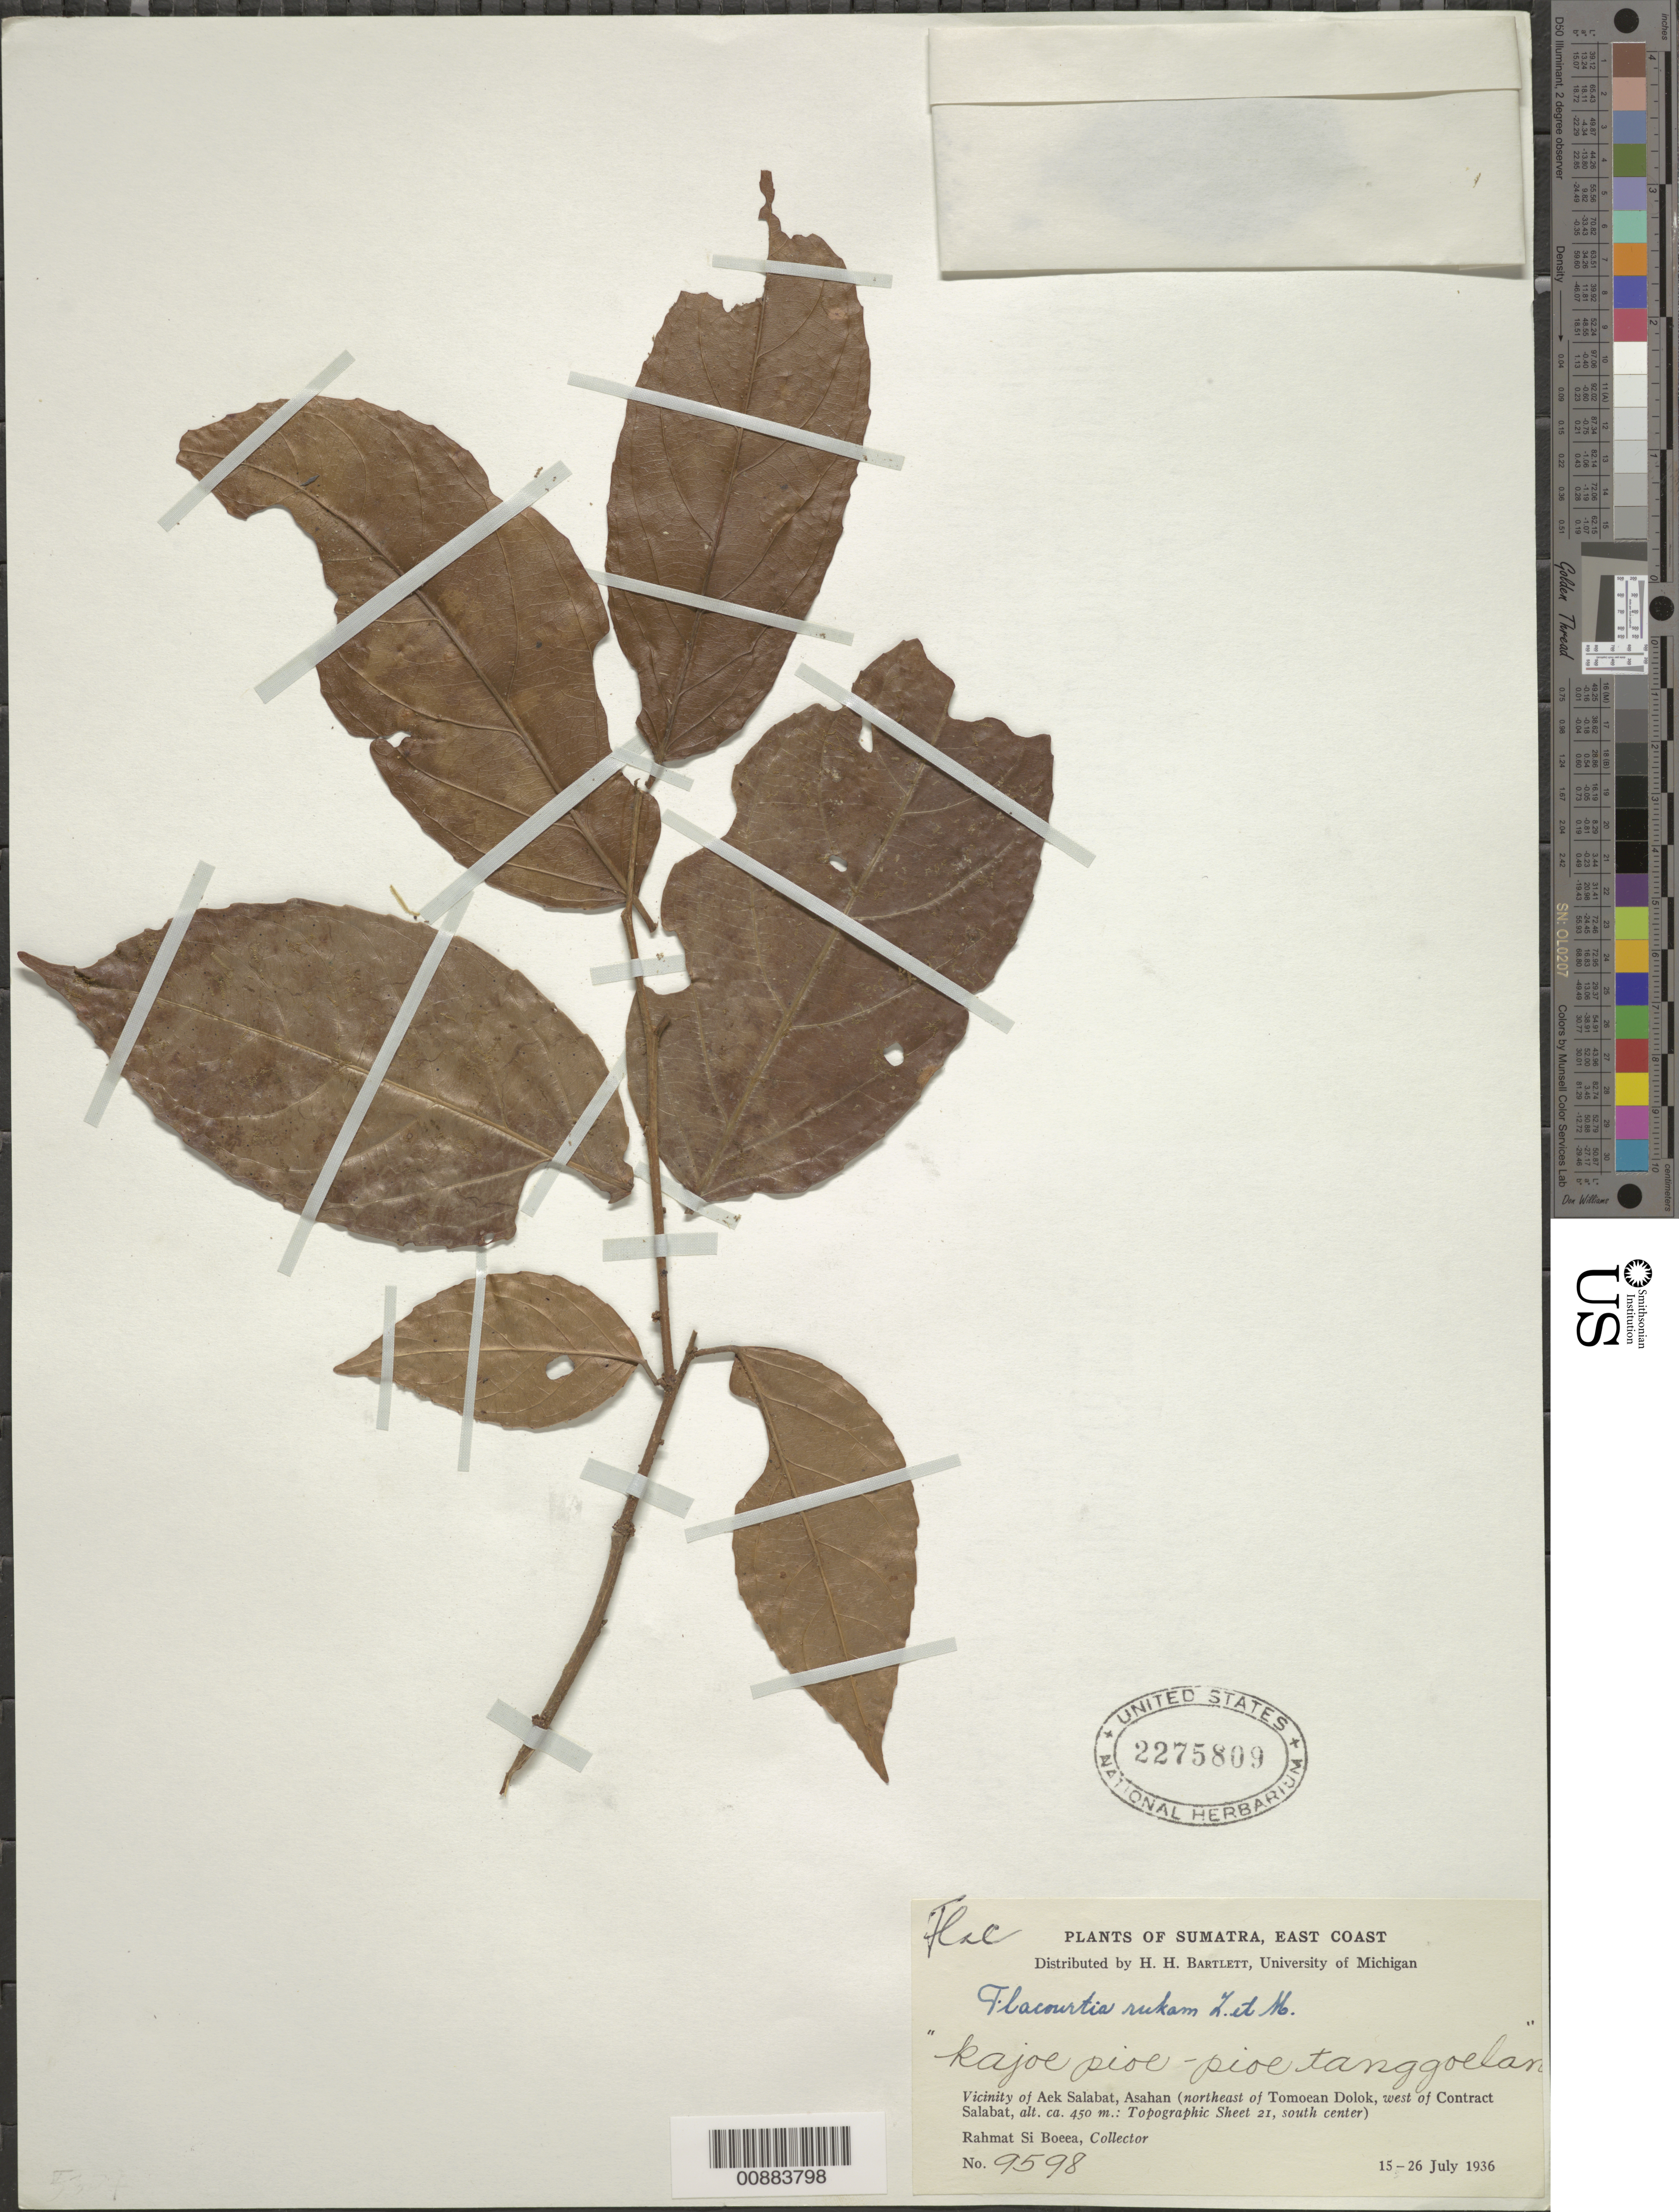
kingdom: Plantae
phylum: Tracheophyta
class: Magnoliopsida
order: Malpighiales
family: Salicaceae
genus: Flacourtia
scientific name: Flacourtia rukam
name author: Zoll. & Moritzi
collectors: Rahmat Si Boeea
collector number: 9598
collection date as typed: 15 Jul 1936 to 26 Jul 1936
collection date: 1936-07-15/1936-07-26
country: Indonesia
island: Sumatra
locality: Sumatra, East Coast, vicinity of Aek Salabat, Asahan (NE of Tomoean Dolok, W of Contract Salabat).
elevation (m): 450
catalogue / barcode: US 2275809